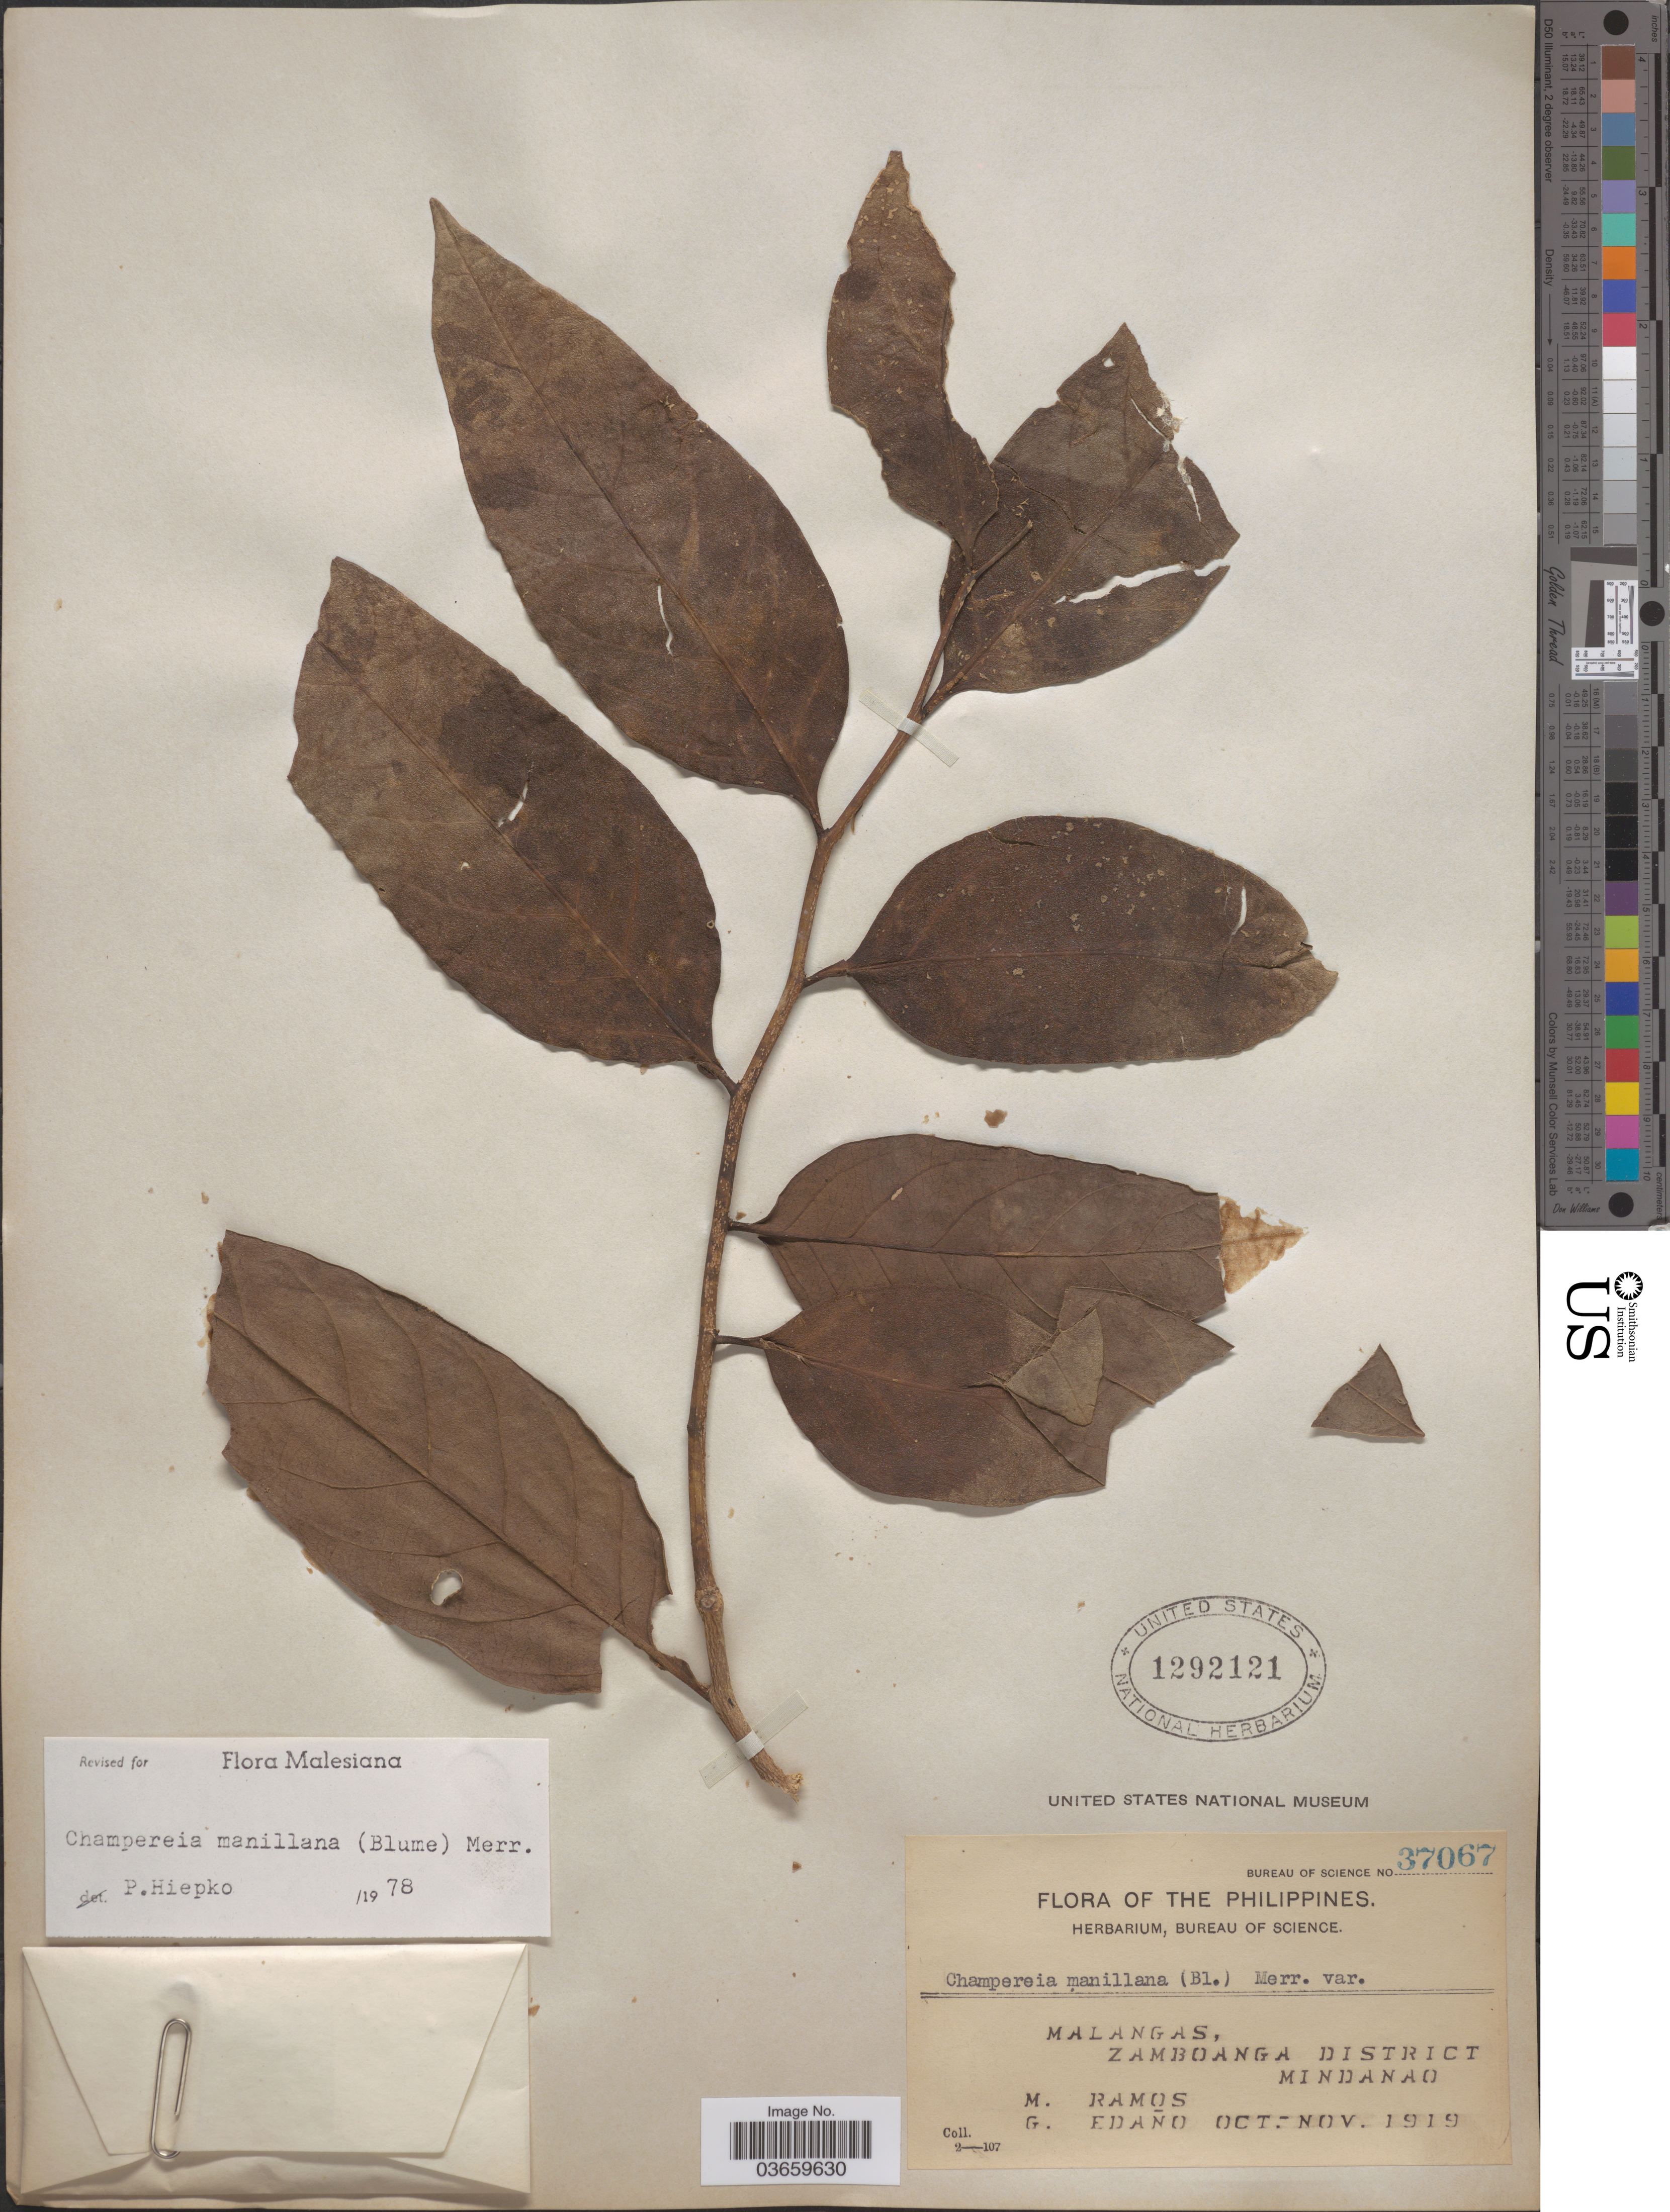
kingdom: Plantae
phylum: Tracheophyta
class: Magnoliopsida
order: Santalales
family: Opiliaceae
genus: Champereia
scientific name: Champereia manillana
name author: (Blume) Merr.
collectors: M. Ramos & G. Edaño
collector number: Bureau of Science 37067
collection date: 1919-10/1919-11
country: Philippines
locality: Malangas, Zamboanga District. Mindanao.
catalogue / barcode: US 1292121